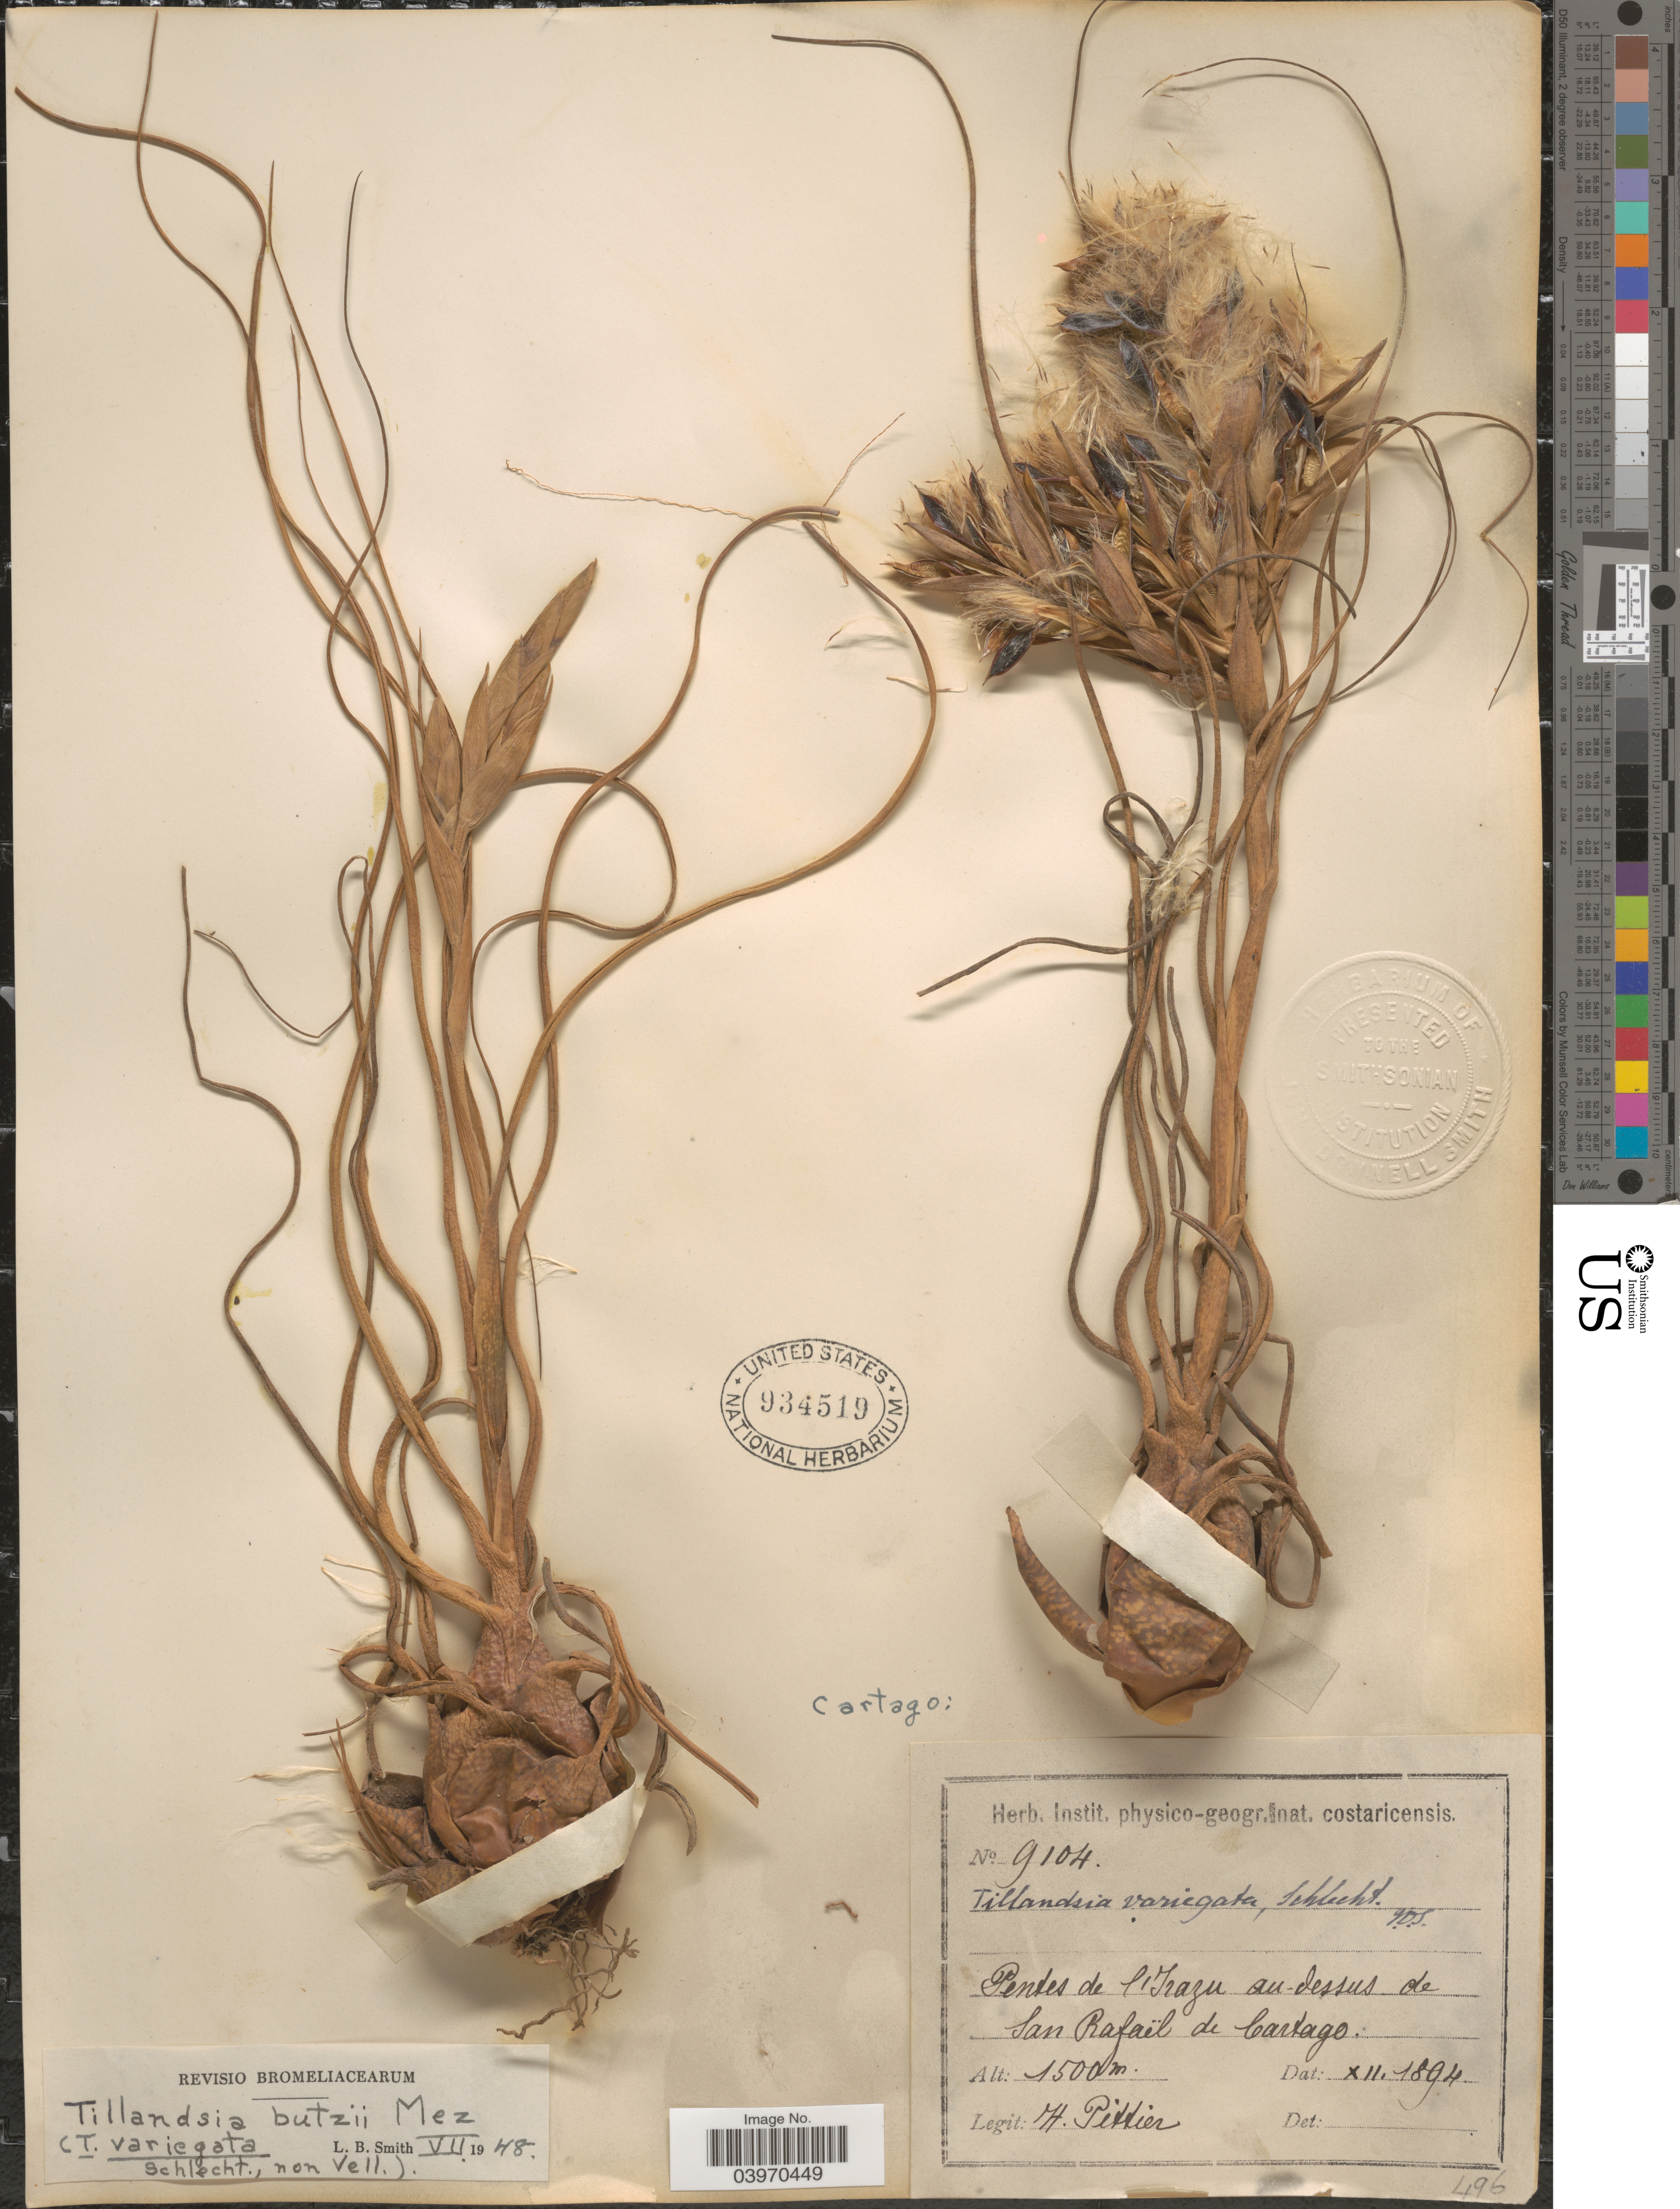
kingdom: Plantae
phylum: Tracheophyta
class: Liliopsida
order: Poales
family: Bromeliaceae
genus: Tillandsia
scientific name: Tillandsia butzii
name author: Mez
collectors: H. F. Pittier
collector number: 9104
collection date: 1894-12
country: Costa Rica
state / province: Cartago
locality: Pentes de l'Irazu au-dessus de San Rafaël de Cartago.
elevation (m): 1500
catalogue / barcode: US 934519